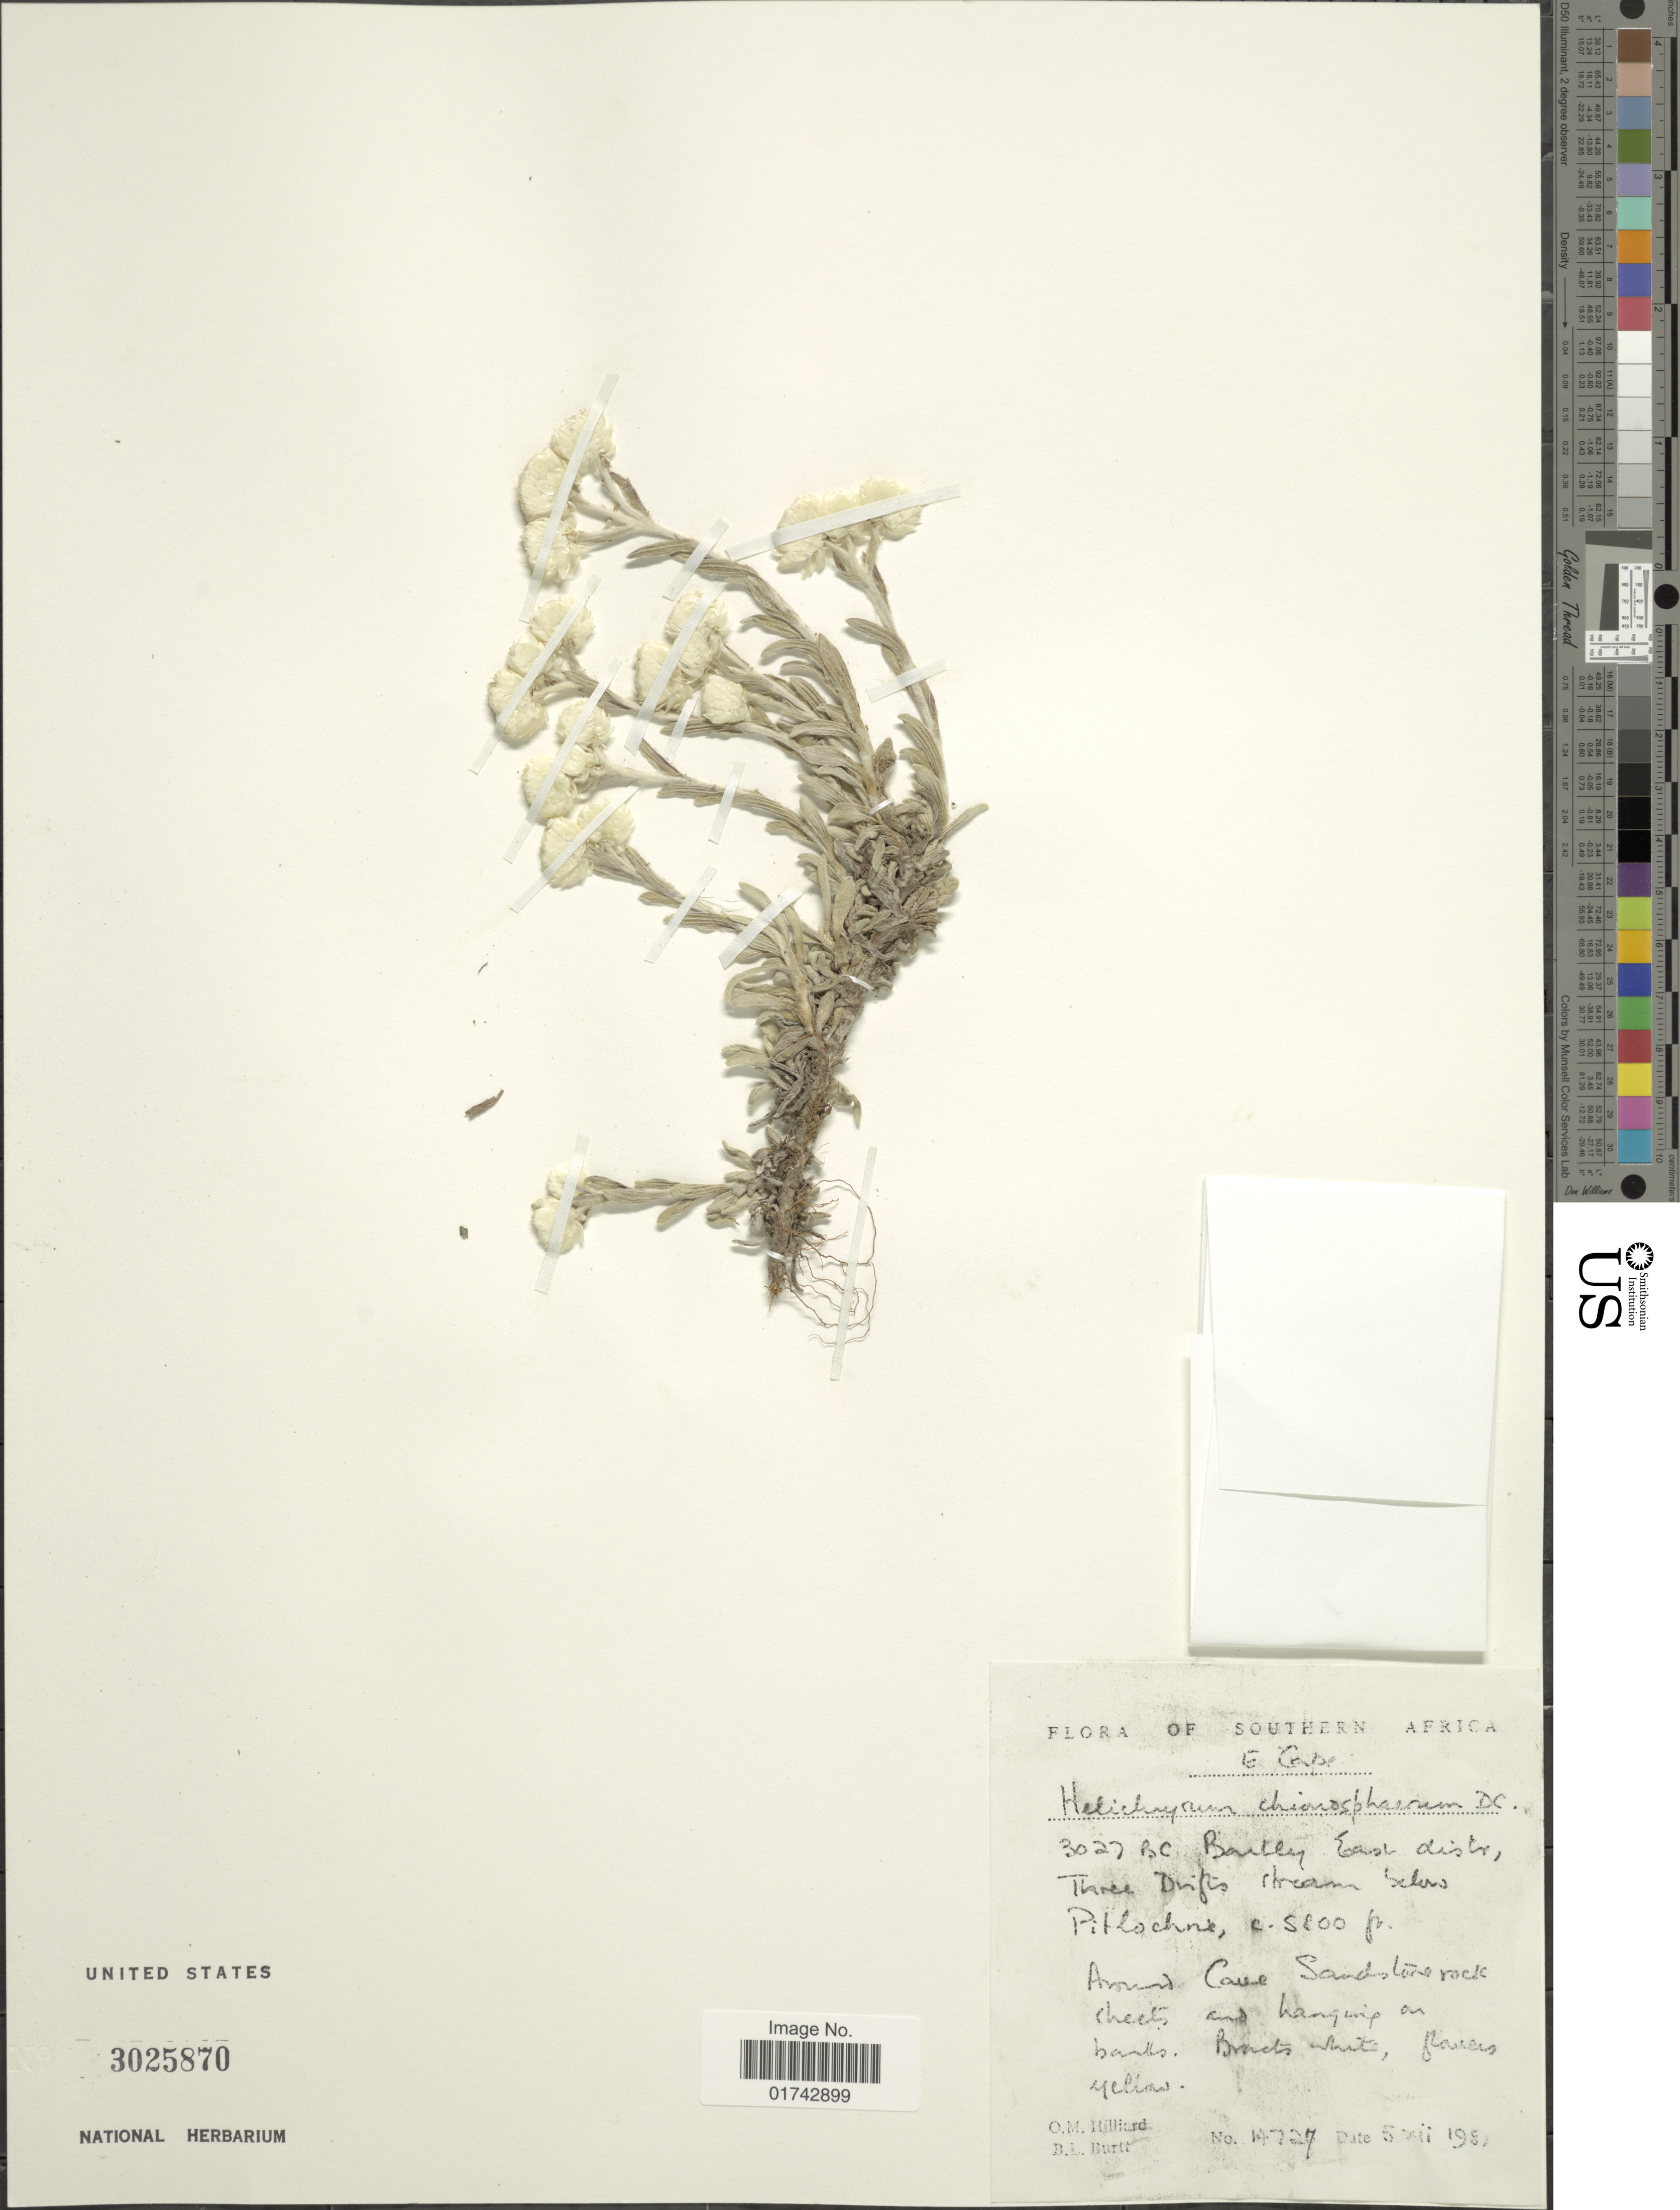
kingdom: Plantae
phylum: Tracheophyta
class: Magnoliopsida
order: Asterales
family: Asteraceae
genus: Helichrysum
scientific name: Helichrysum chionosphaerum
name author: DC.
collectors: O. M. Hilliard & B. L. Burtt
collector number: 4727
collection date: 1981-12-05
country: South Africa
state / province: Eastern Cape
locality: Southern Africa, E. Cape, 3027 BC Bailey East District, Three Drifts rham below Pitlochne, Around Cave Sandstone rock.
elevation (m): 1768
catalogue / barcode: US 3025870